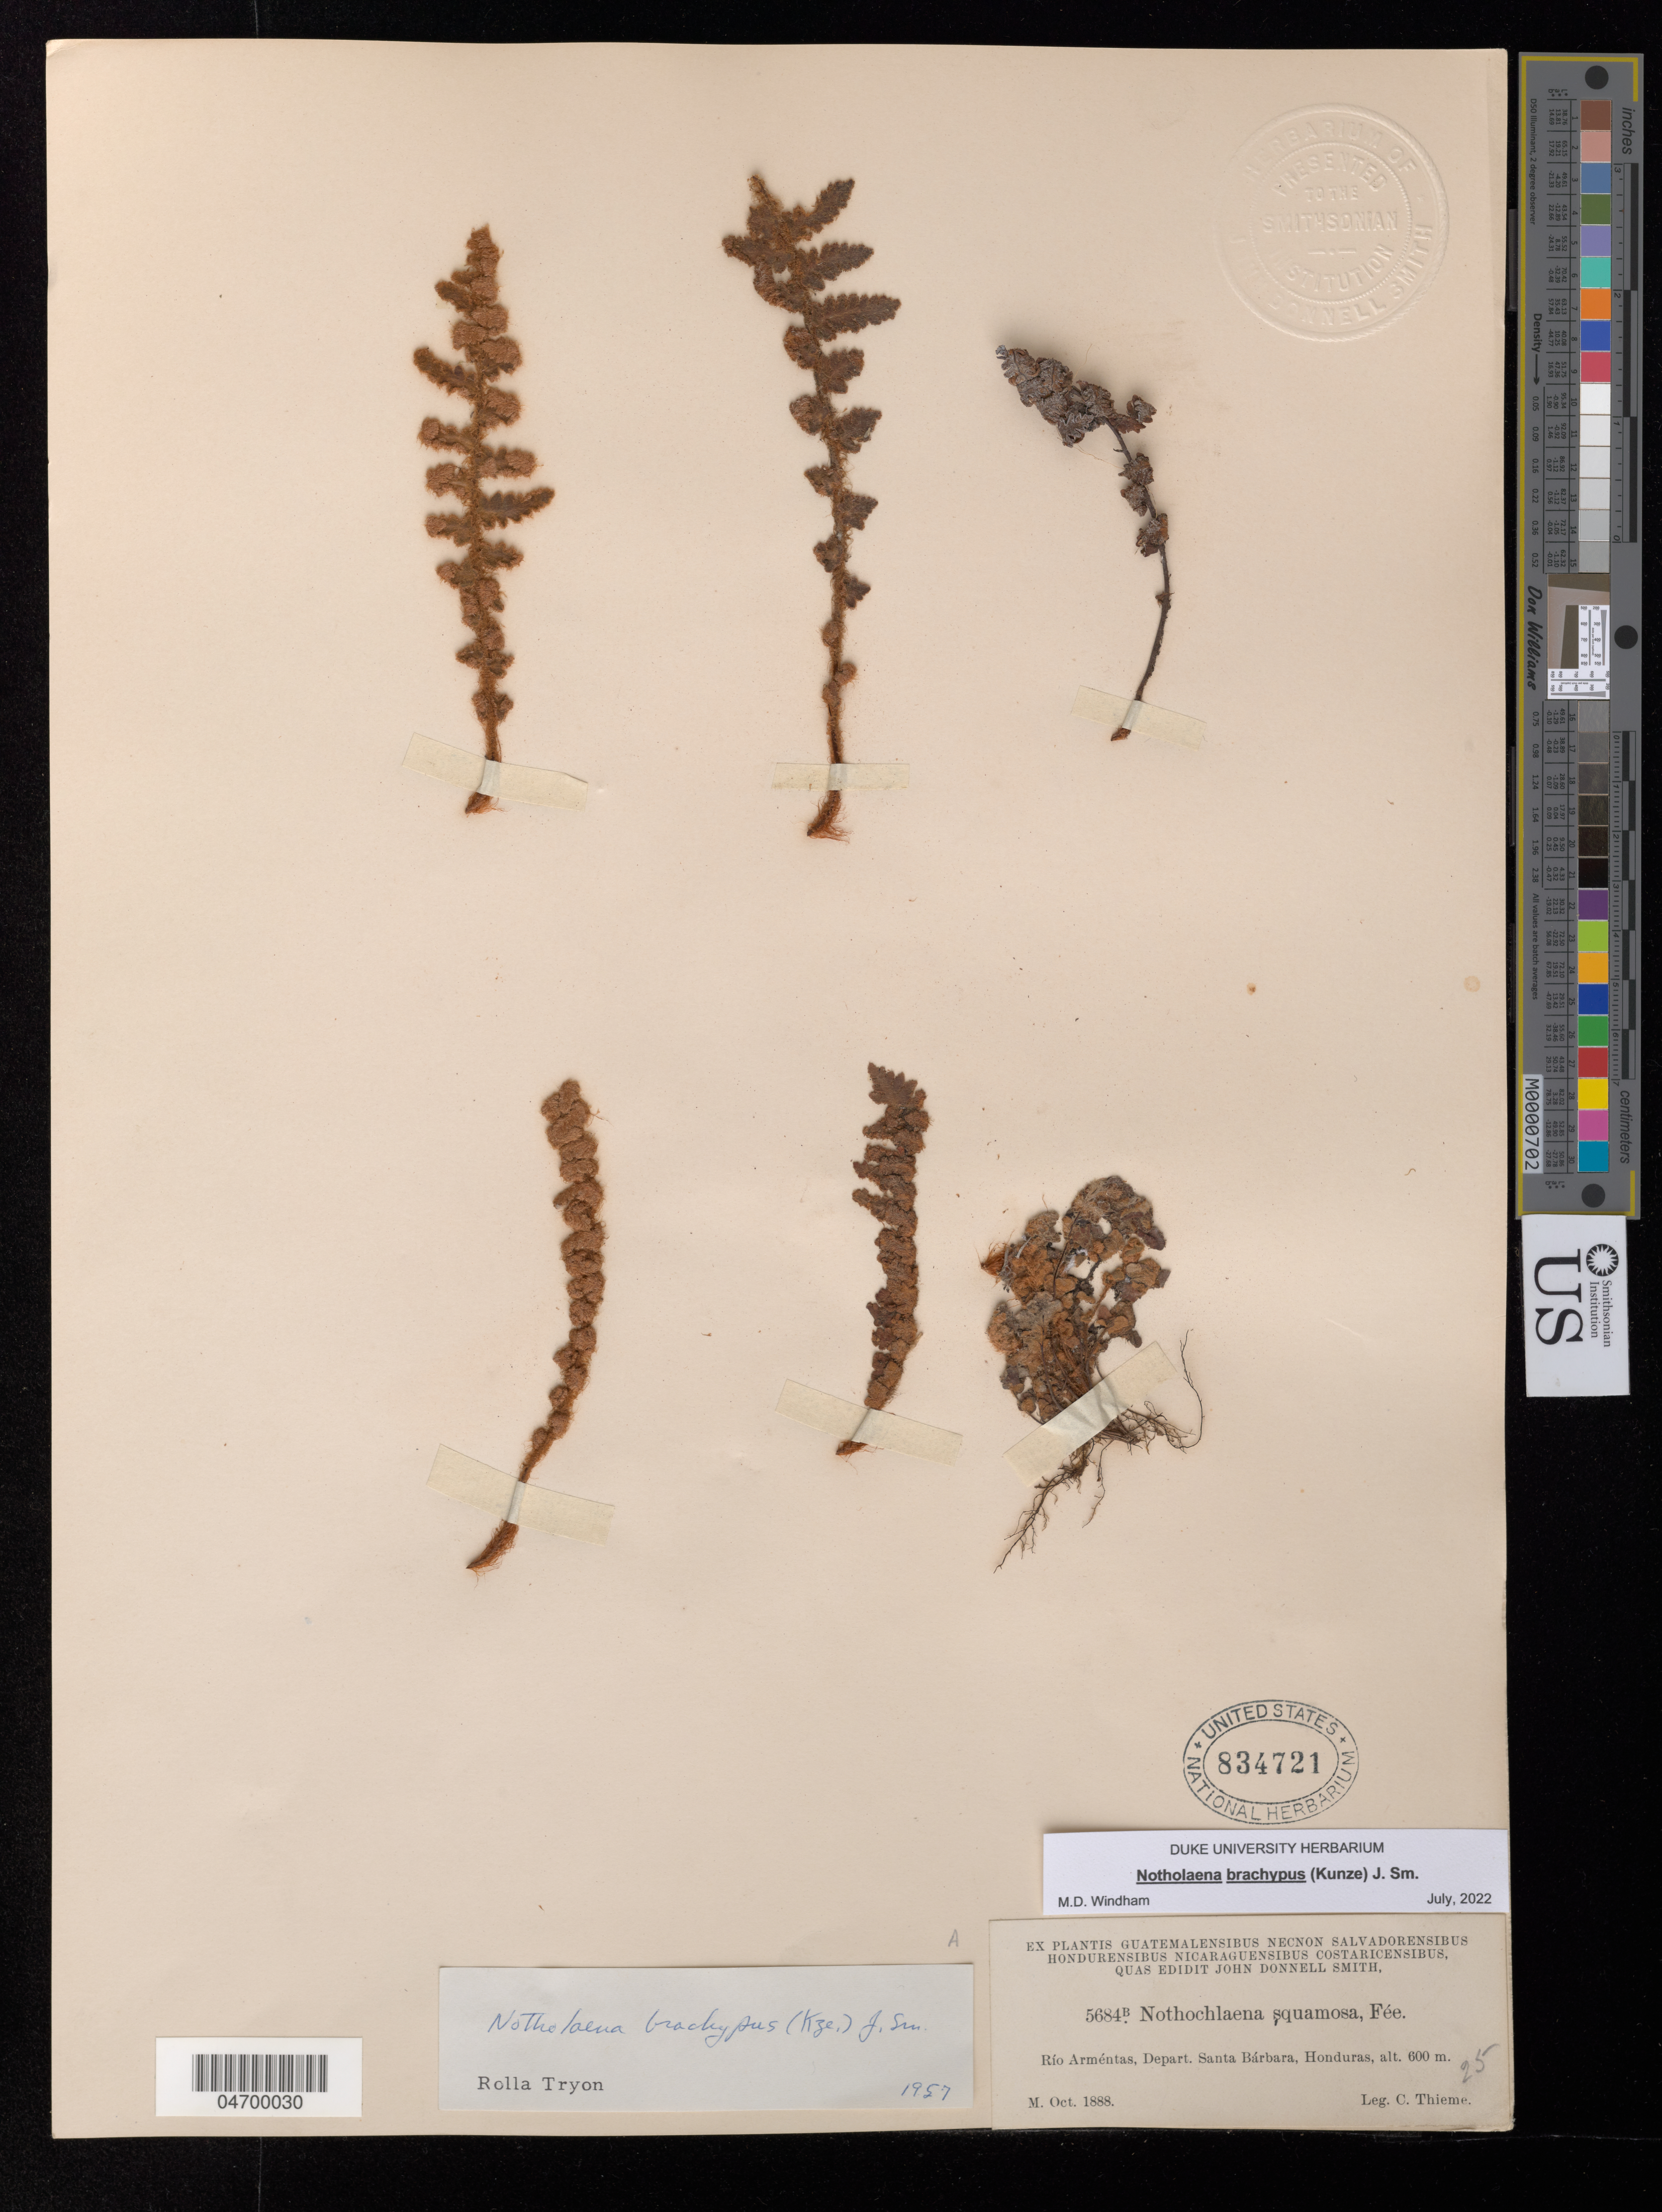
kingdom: Plantae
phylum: Tracheophyta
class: Polypodiopsida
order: Polypodiales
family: Pteridaceae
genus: Notholaena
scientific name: Notholaena brachypus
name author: (Kunze) J. Sm.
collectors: C. Thieme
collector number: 5684B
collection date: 1888-10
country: Honduras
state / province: Santa Barbara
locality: Río Arméntas, Depart. Santa Bárbara.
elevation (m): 600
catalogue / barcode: US 834721